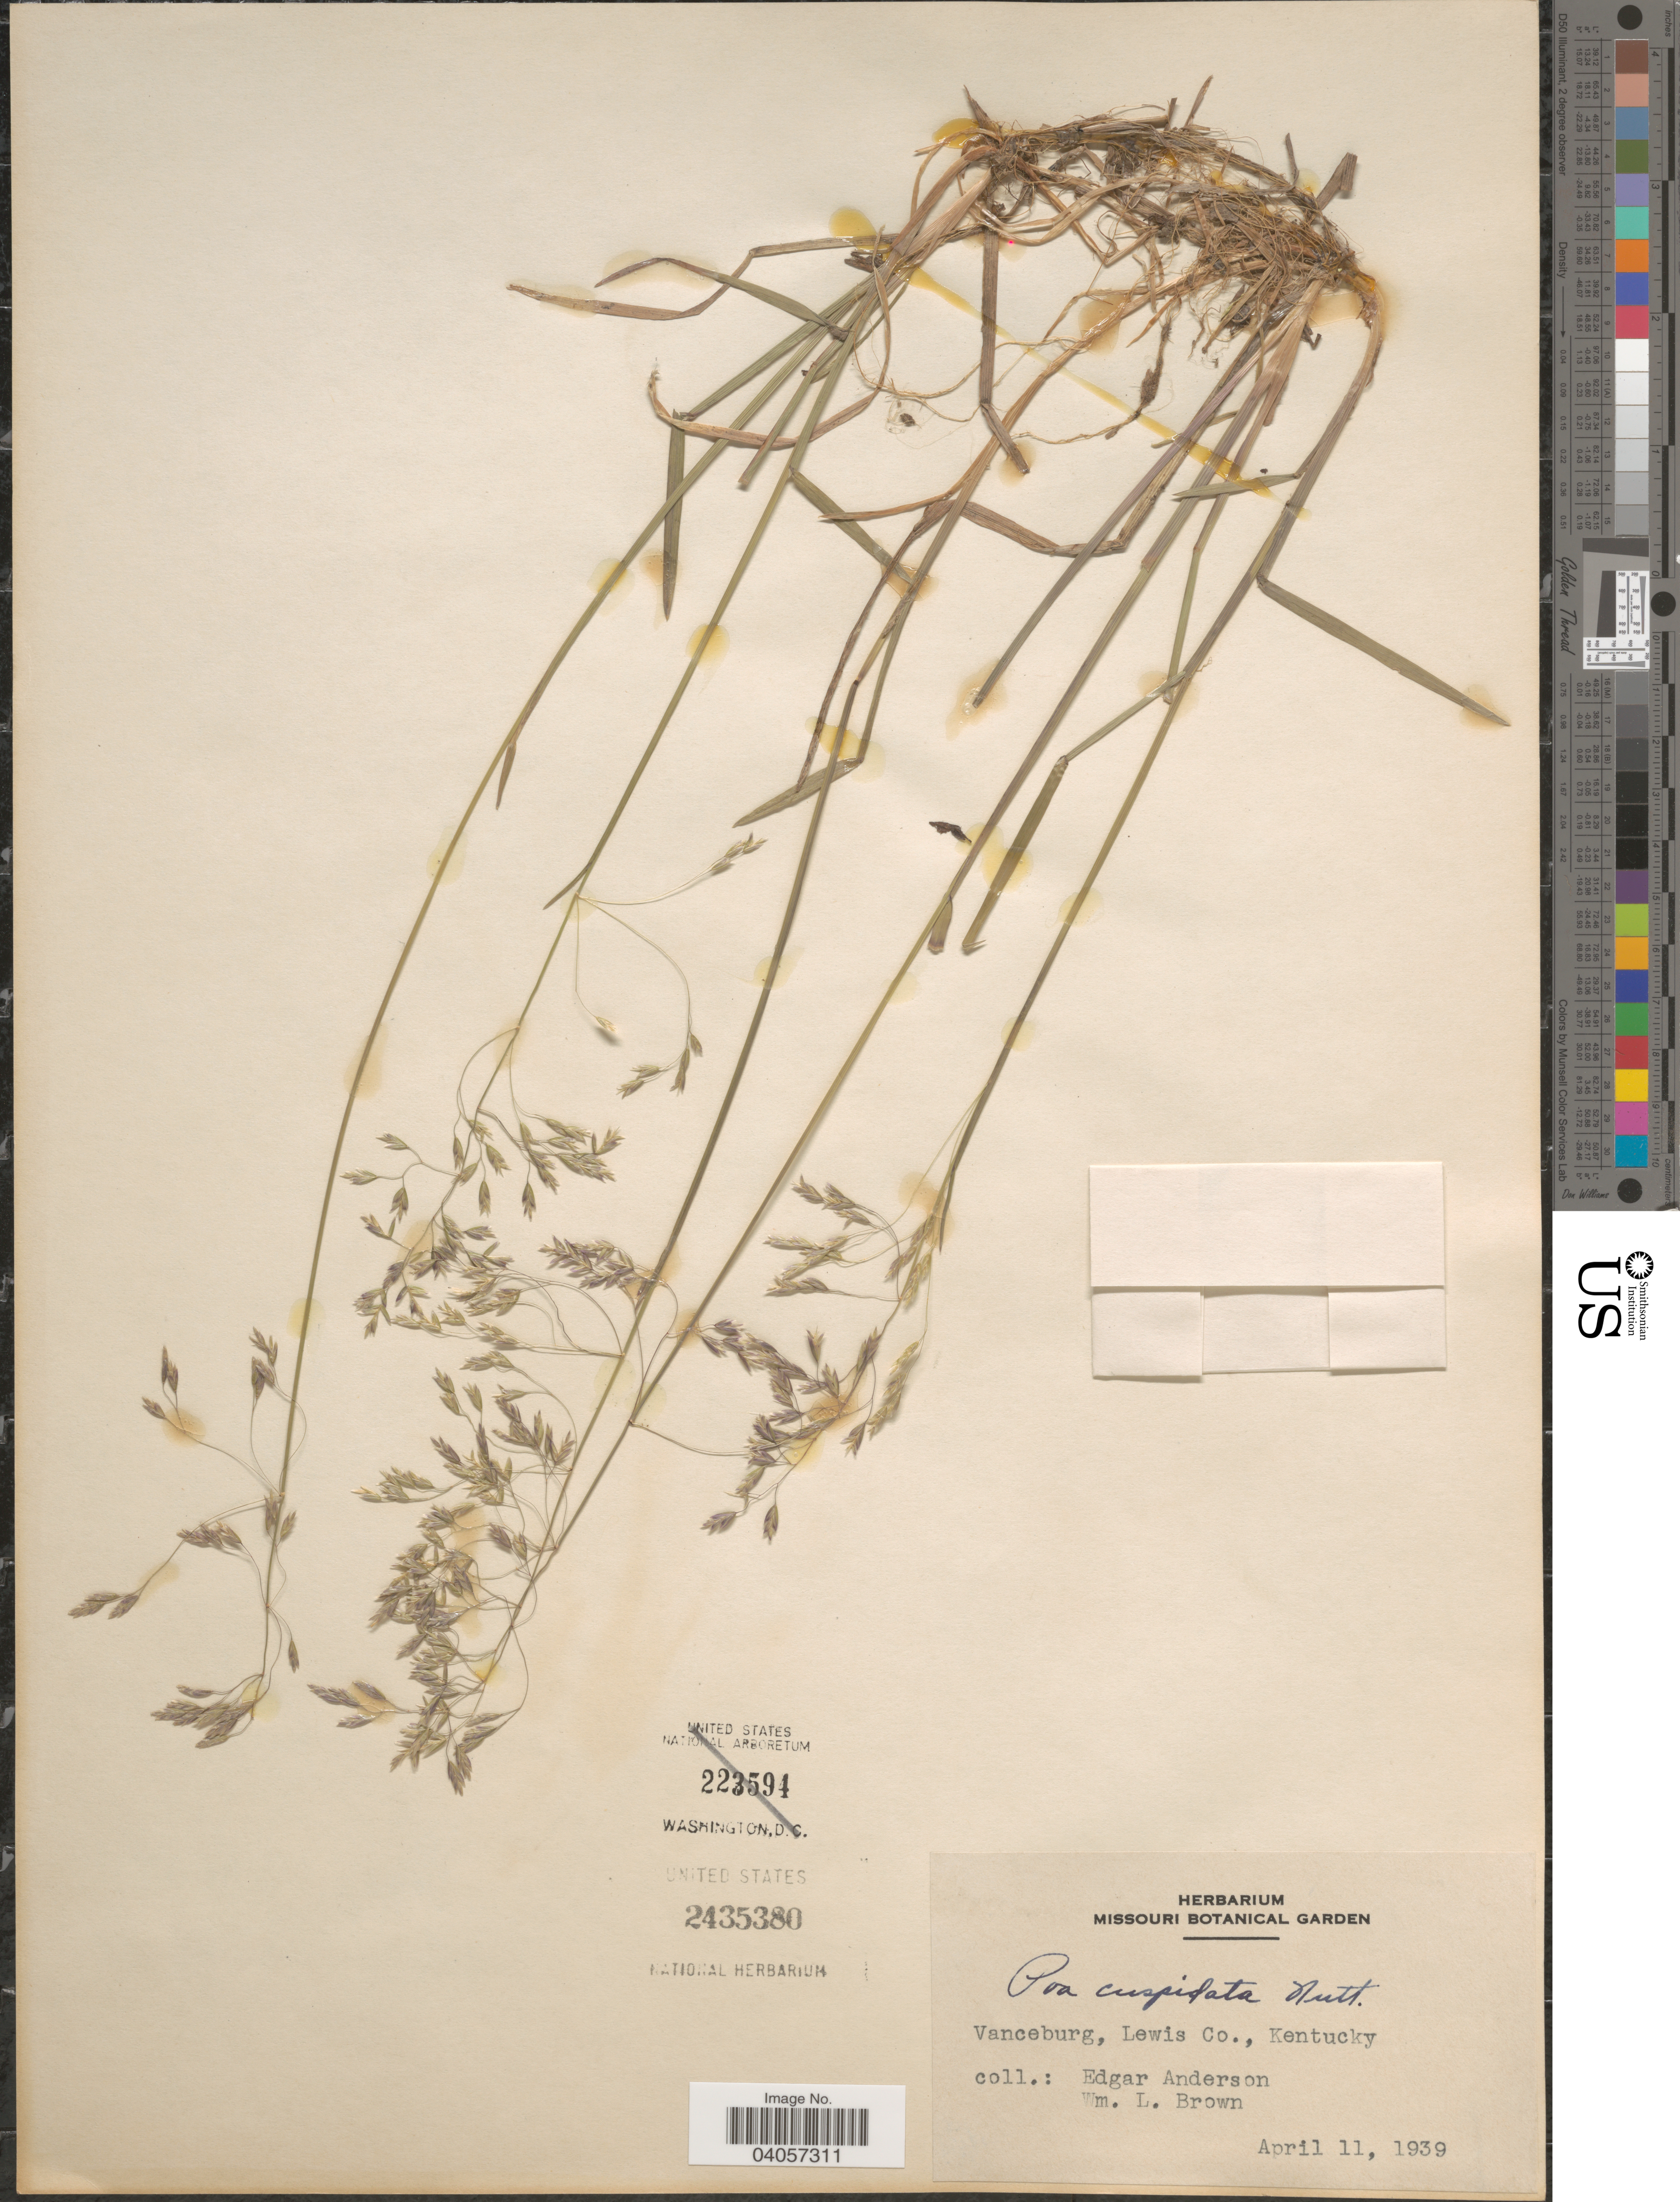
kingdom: Plantae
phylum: Tracheophyta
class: Liliopsida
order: Poales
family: Poaceae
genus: Poa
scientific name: Poa cuspidata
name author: Nutt.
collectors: E. S. Anderson & W. L. Brown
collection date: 1939-04-11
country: United States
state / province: Kentucky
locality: Vanceburg, Lewis Co.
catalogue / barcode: US 2435380